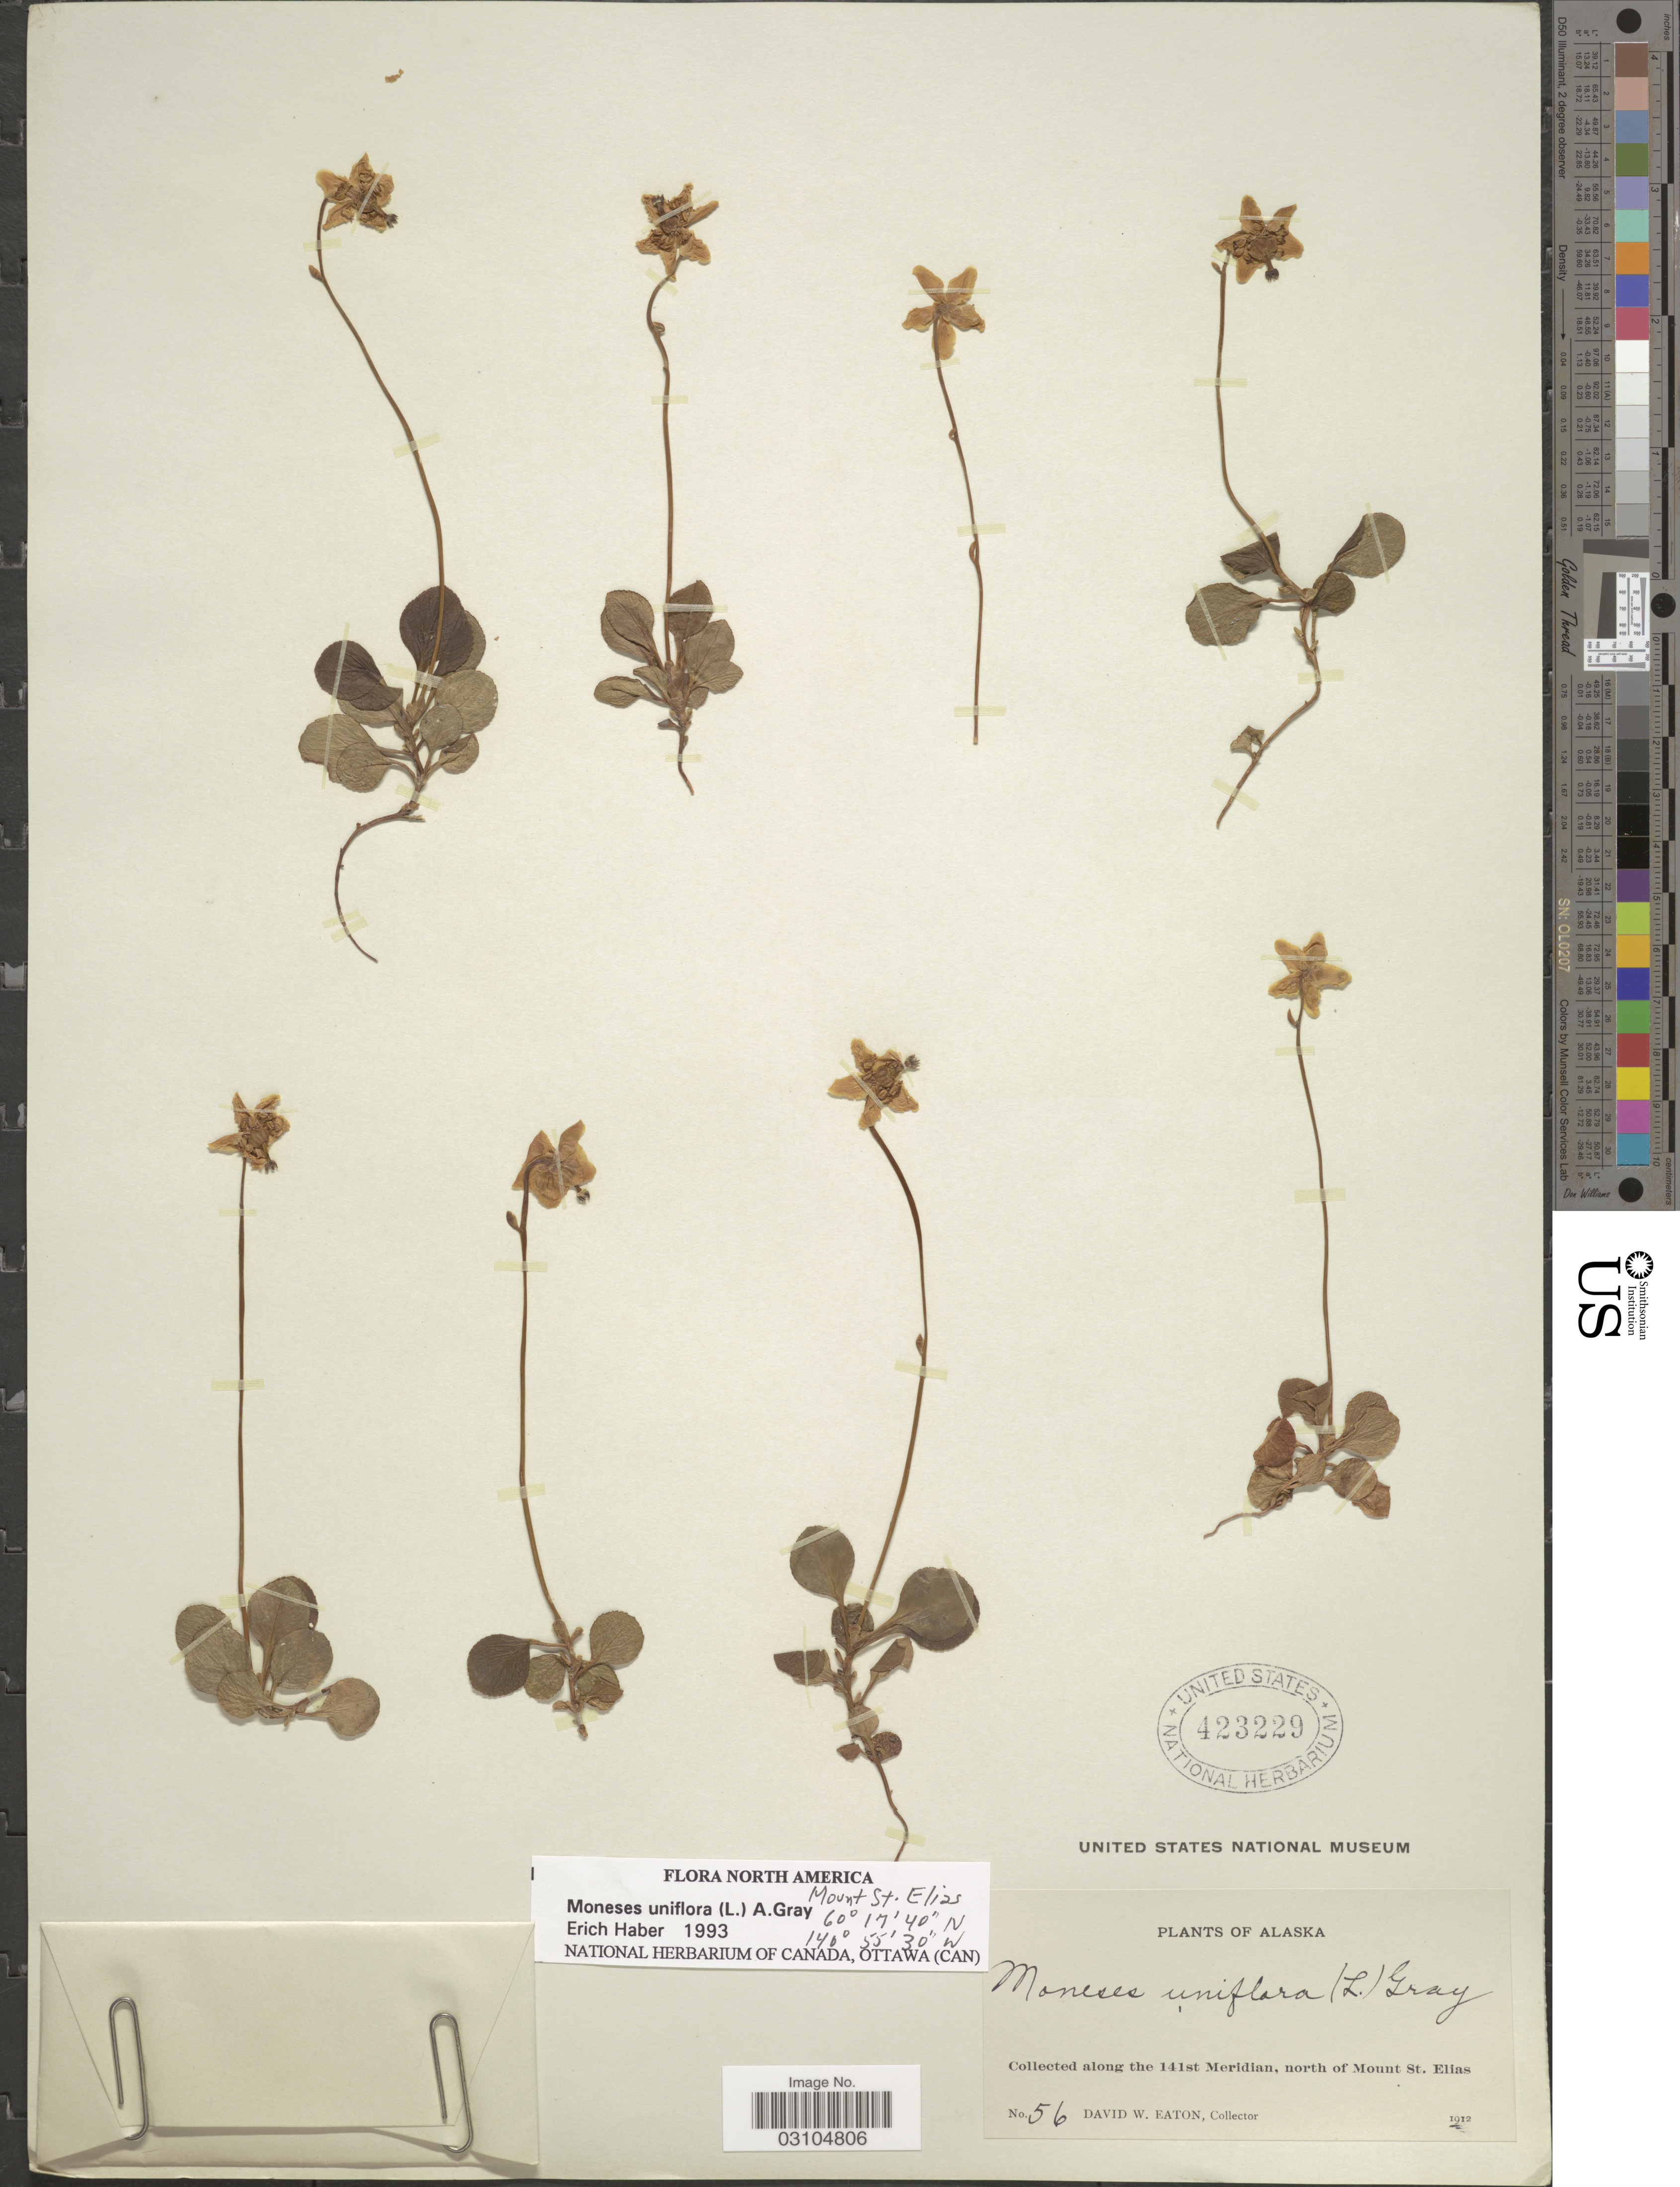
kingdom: Plantae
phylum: Tracheophyta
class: Magnoliopsida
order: Ericales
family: Ericaceae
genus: Moneses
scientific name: Moneses uniflora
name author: (L.) A. Gray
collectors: D. Eaton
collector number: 56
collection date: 1912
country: United States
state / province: Alaska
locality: Along the 141st Meridian, north of Mount St. Elias.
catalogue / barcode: US 423229